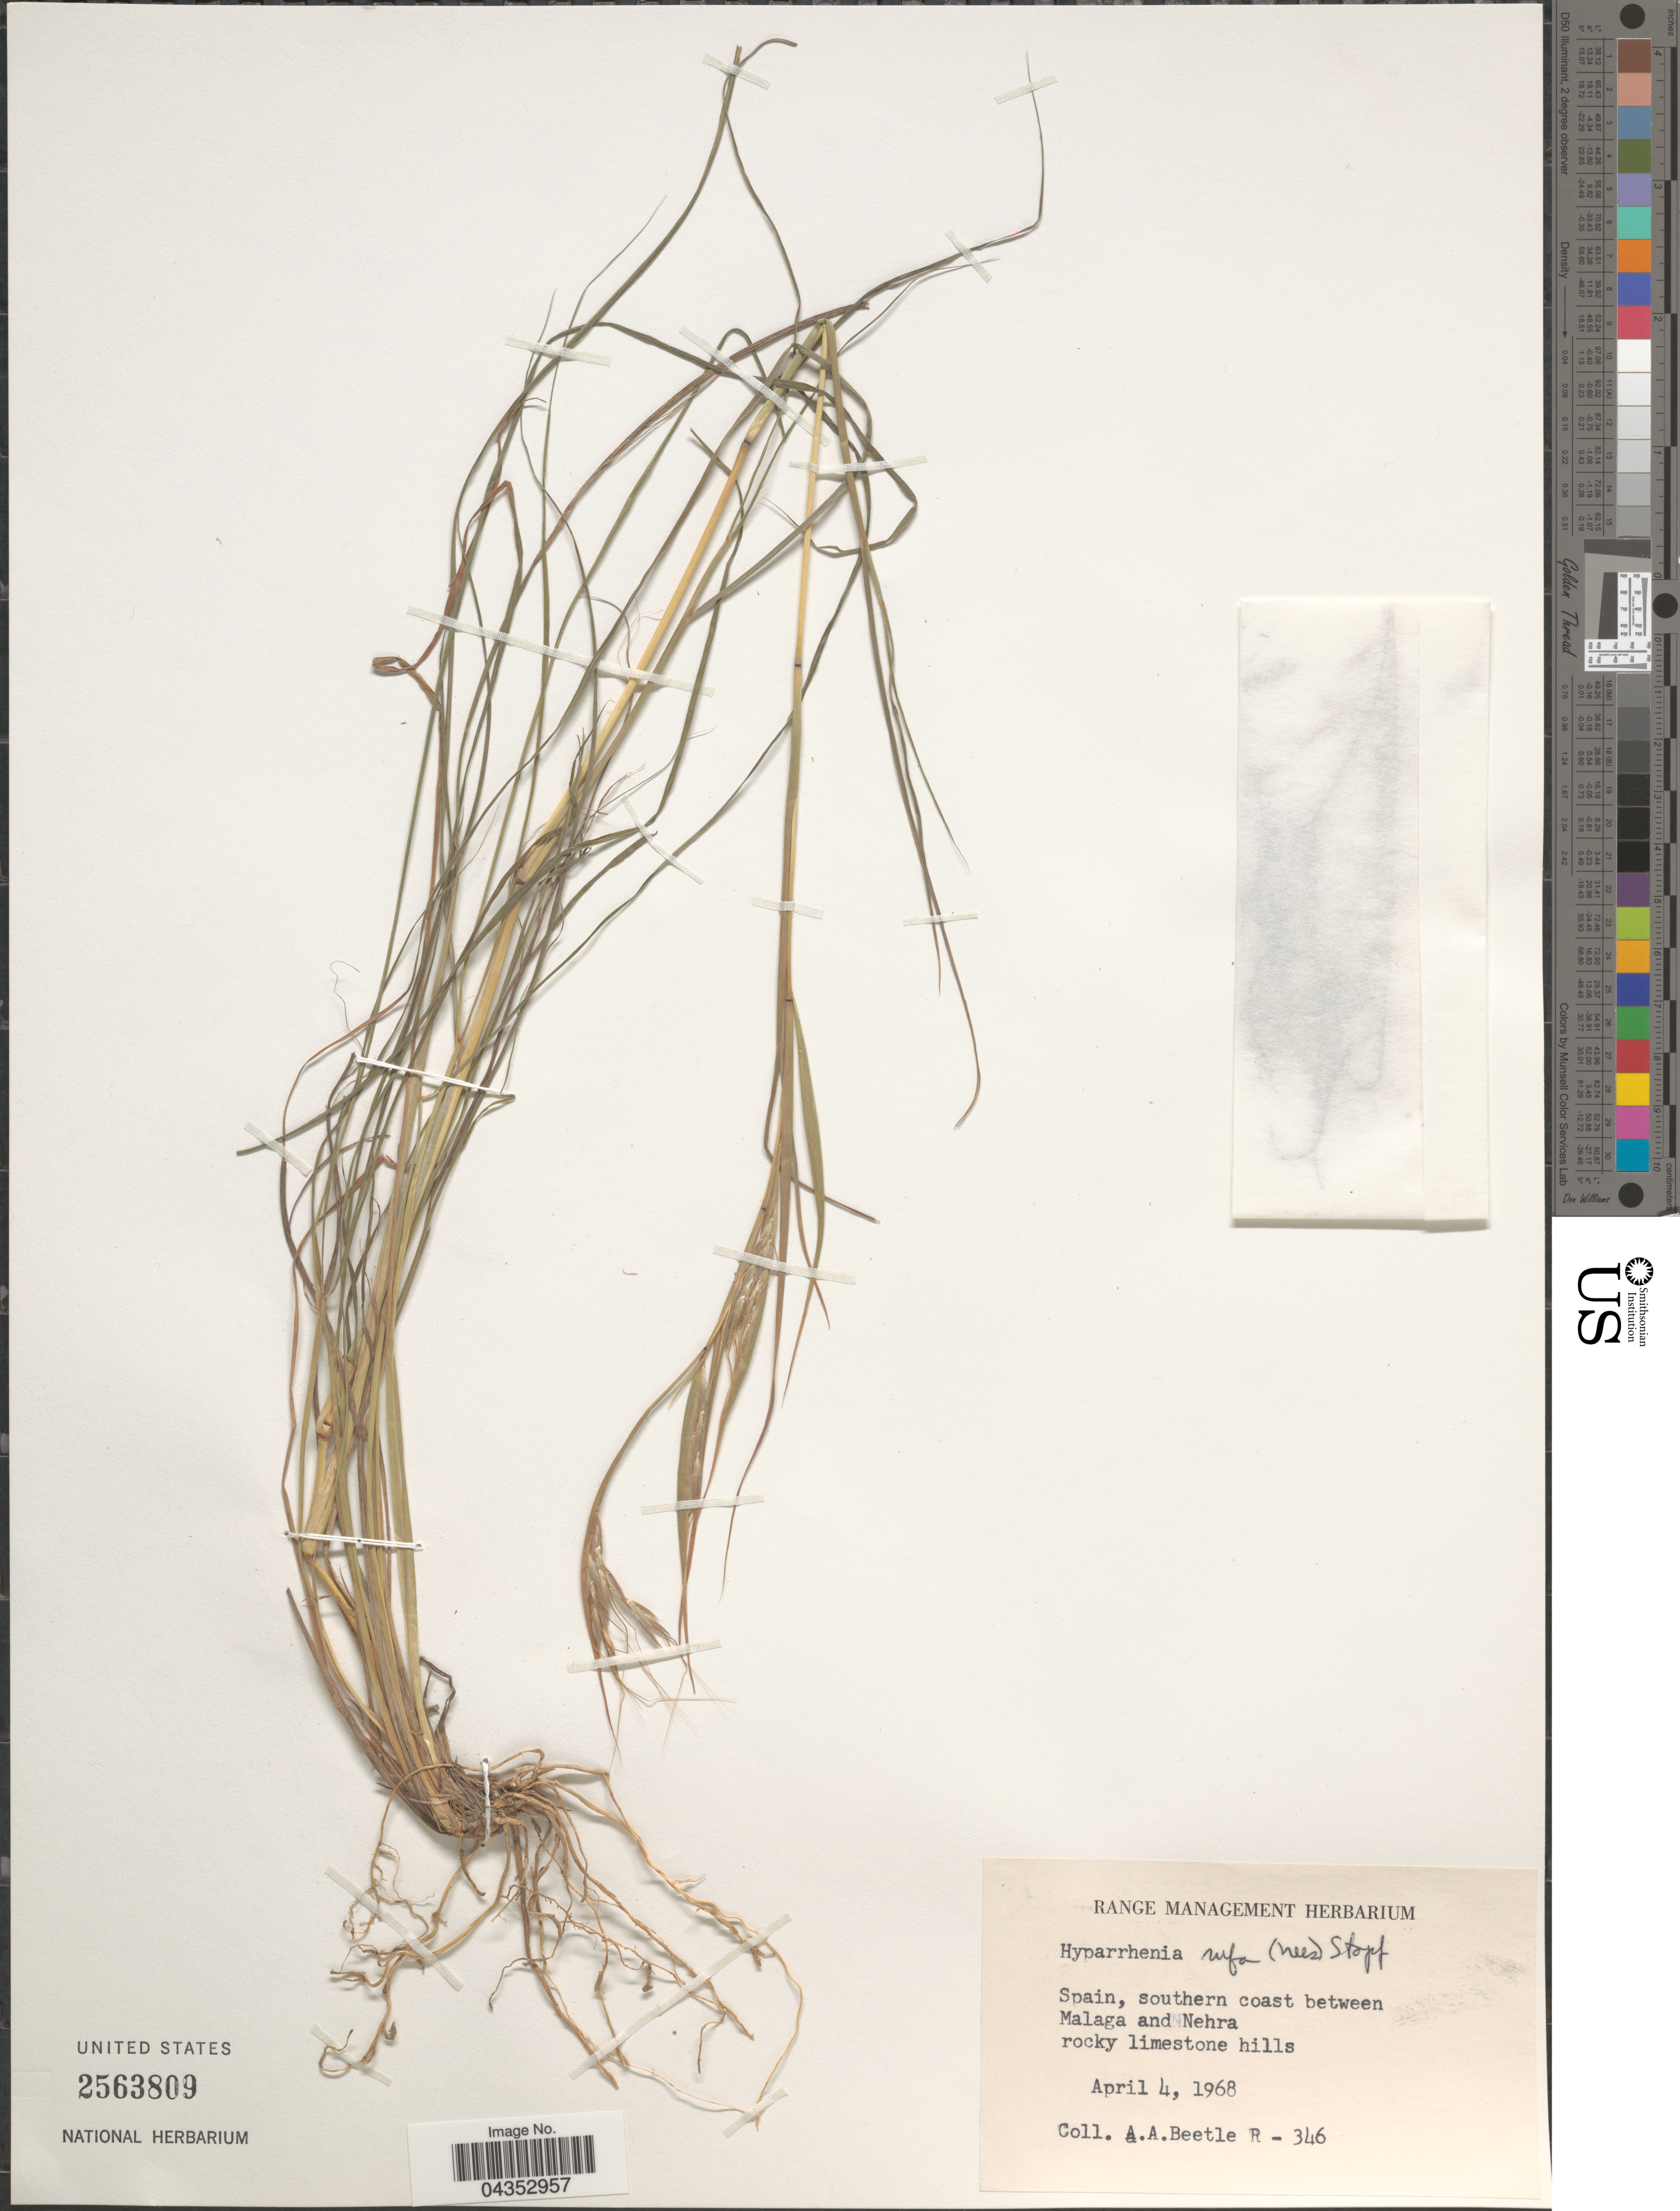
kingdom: Plantae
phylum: Tracheophyta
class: Liliopsida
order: Poales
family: Poaceae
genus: Hyparrhenia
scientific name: Hyparrhenia rufa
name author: (Nees) Stapf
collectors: A. A. Beetle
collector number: R - 346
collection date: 1968-04-04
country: Spain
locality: Southern coast between Malaga and Nehra rocky limestone hills.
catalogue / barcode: US 2563809